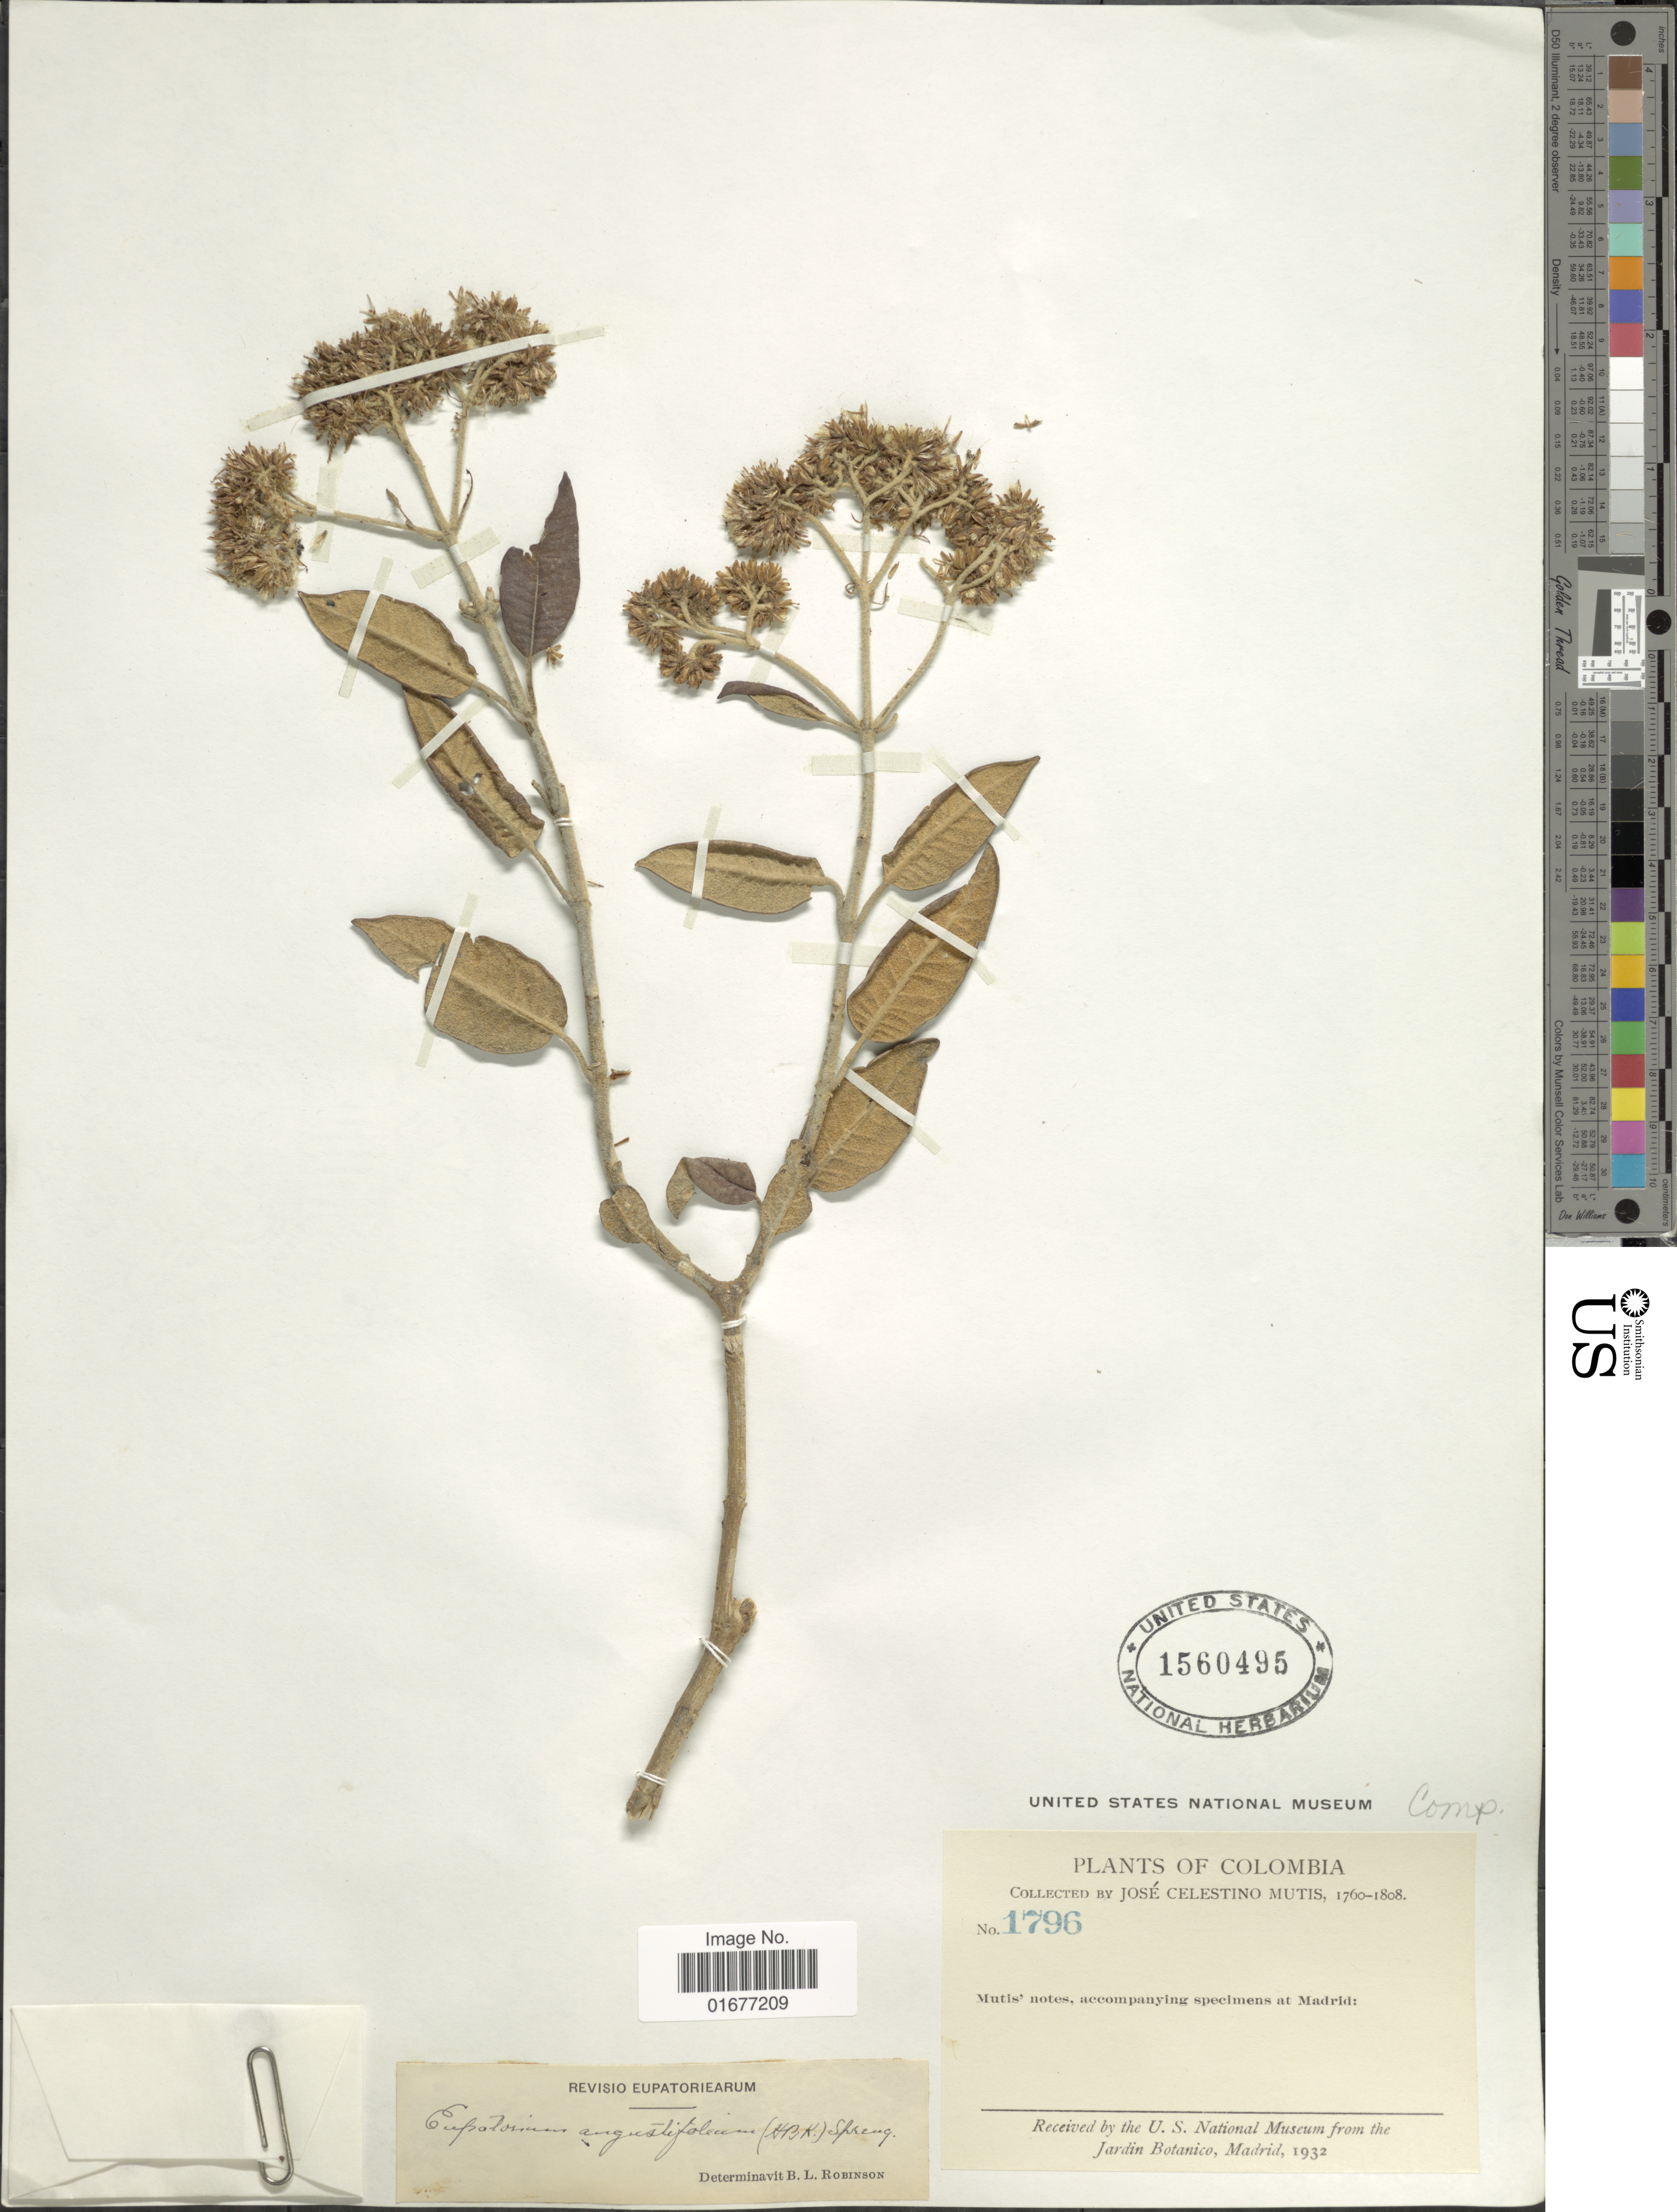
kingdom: Plantae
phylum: Tracheophyta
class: Magnoliopsida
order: Asterales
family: Asteraceae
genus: Ageratina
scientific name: Ageratina angustifolia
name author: (Kunth) R.M. King & H. Rob.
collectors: J. C. B. Mutis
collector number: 1796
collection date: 1760/1808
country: Colombia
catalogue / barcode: US 1560495